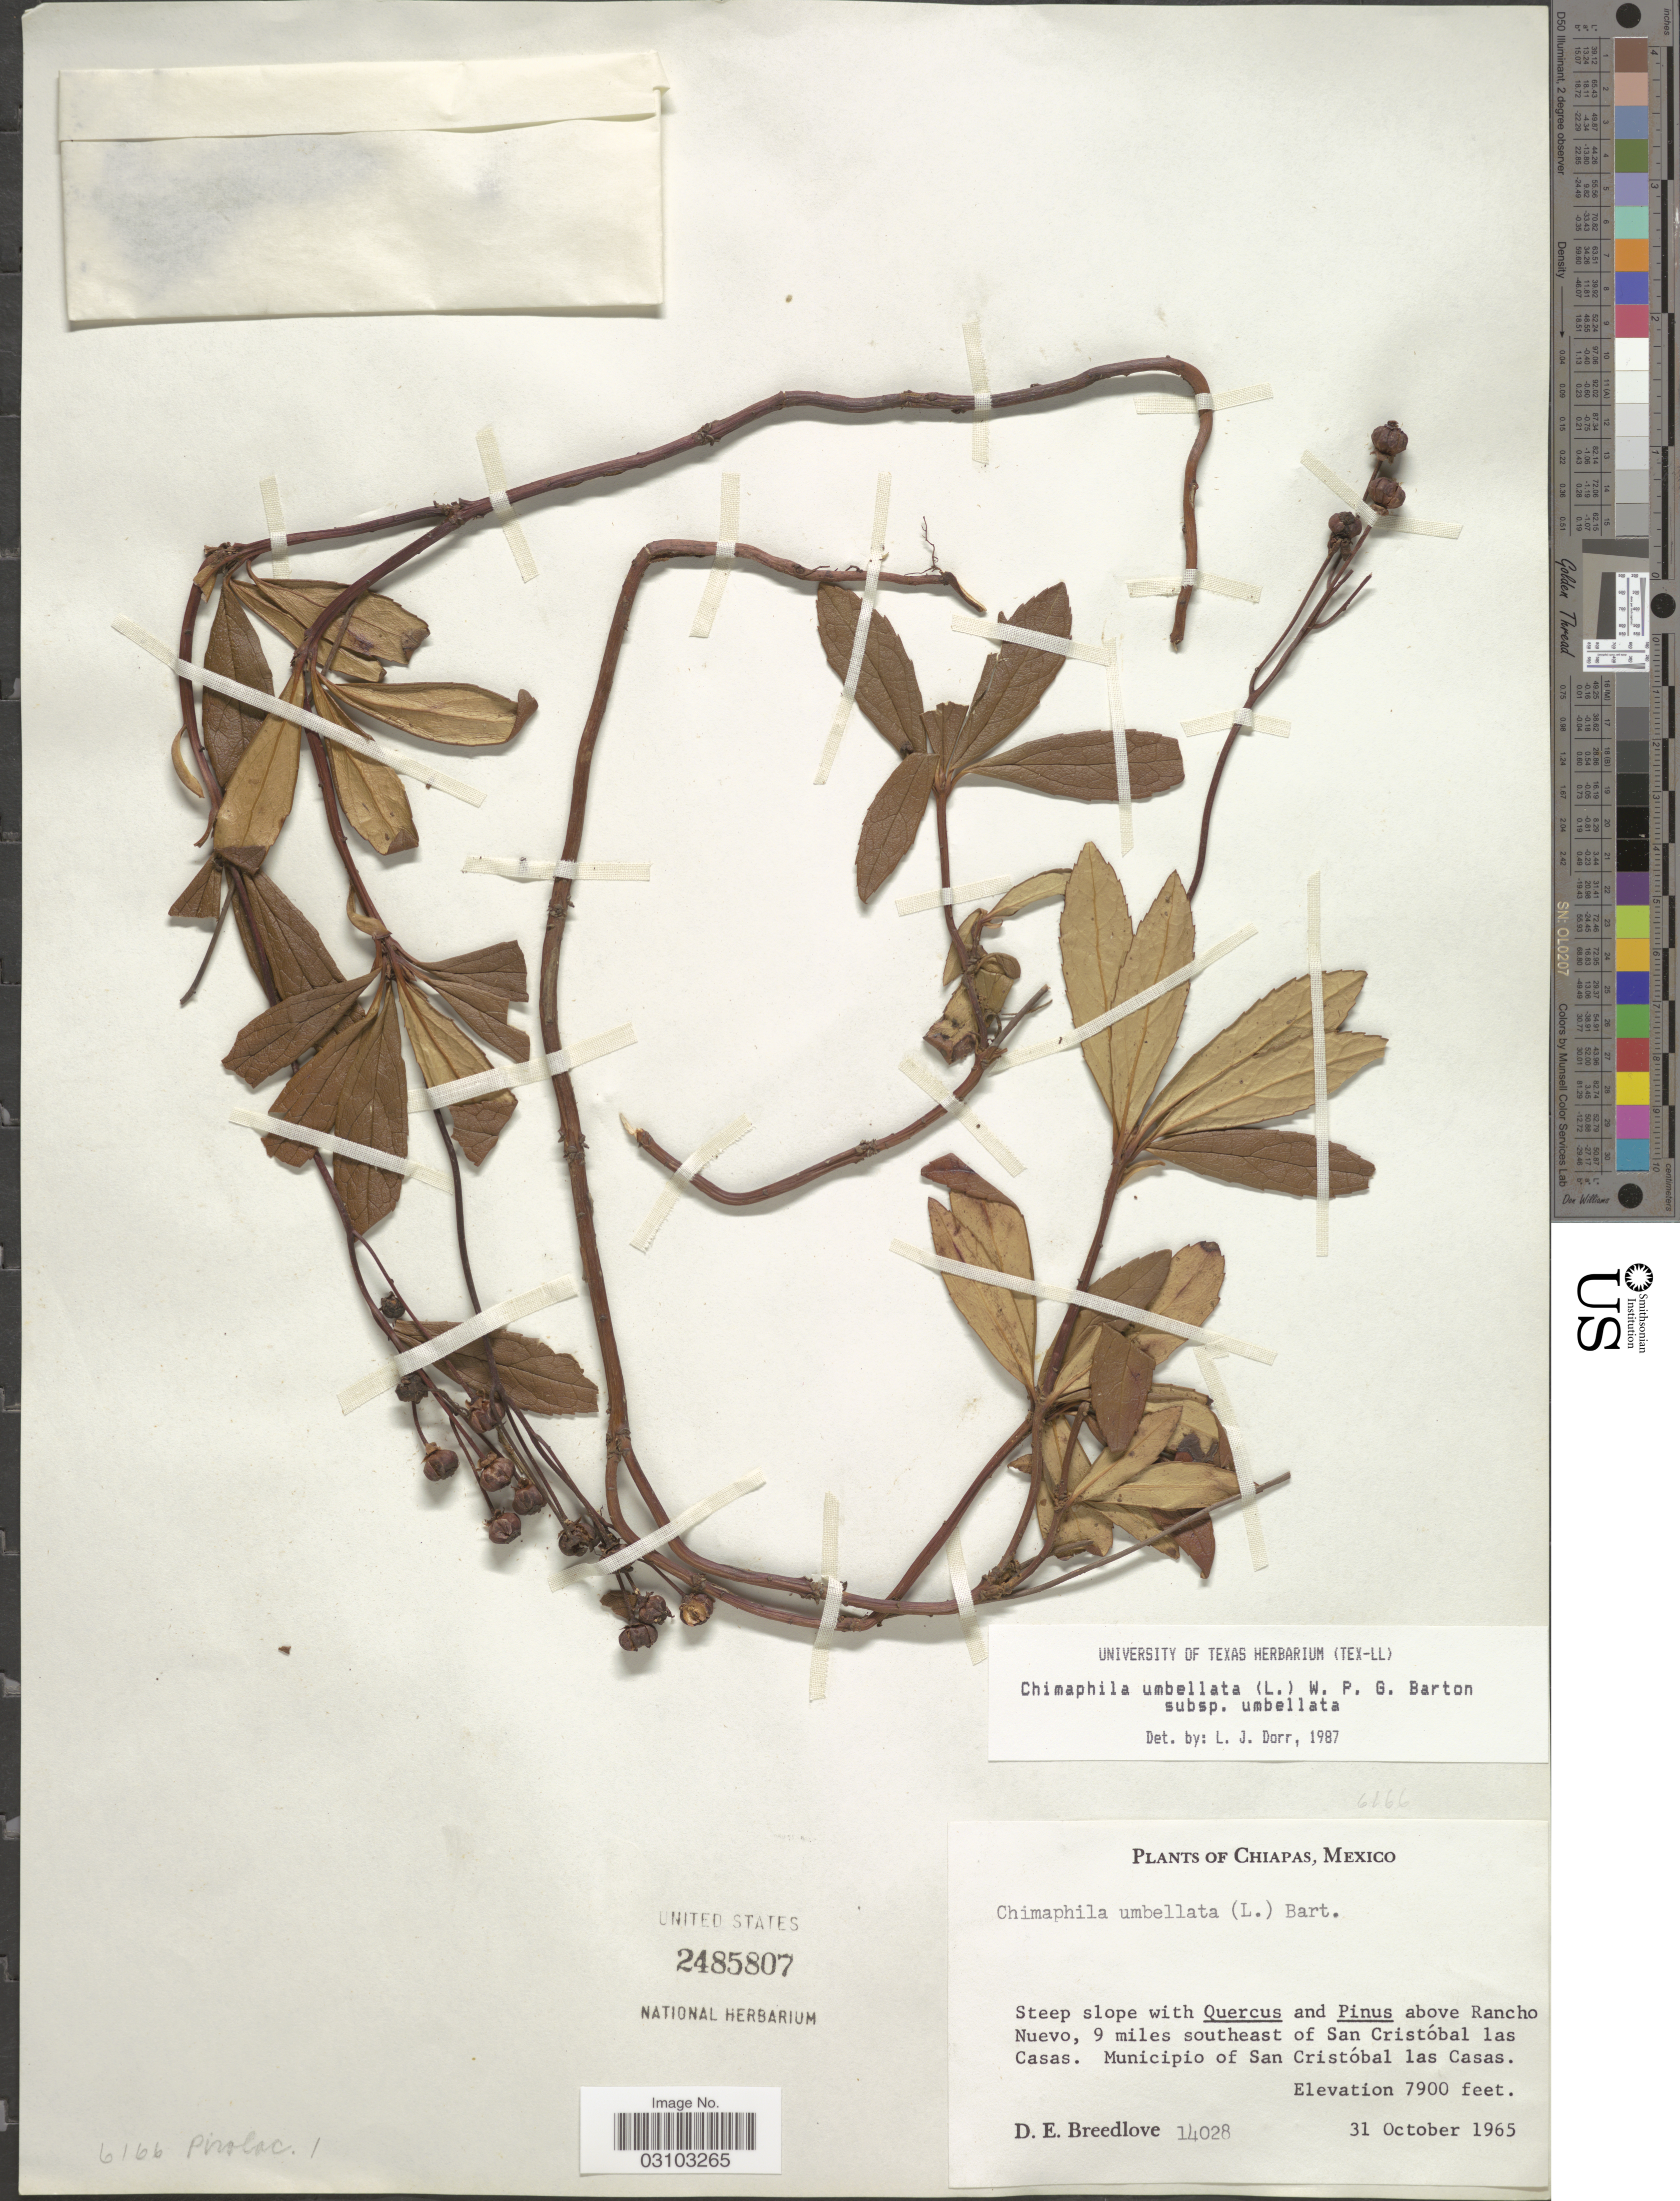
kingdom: Plantae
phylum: Tracheophyta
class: Magnoliopsida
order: Ericales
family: Ericaceae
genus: Chimaphila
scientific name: Chimaphila umbellata subsp. umbellata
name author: (L.) W.P.C. Barton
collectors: D. E. Breedlove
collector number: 14028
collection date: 1965-10-31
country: Mexico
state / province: Chiapas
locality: Above Rancho Nuevo, 9 miles southeast of San Cristóbal las Casas. Municipio of San Cristóbal las Casas.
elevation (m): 2408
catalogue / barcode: US 2485807